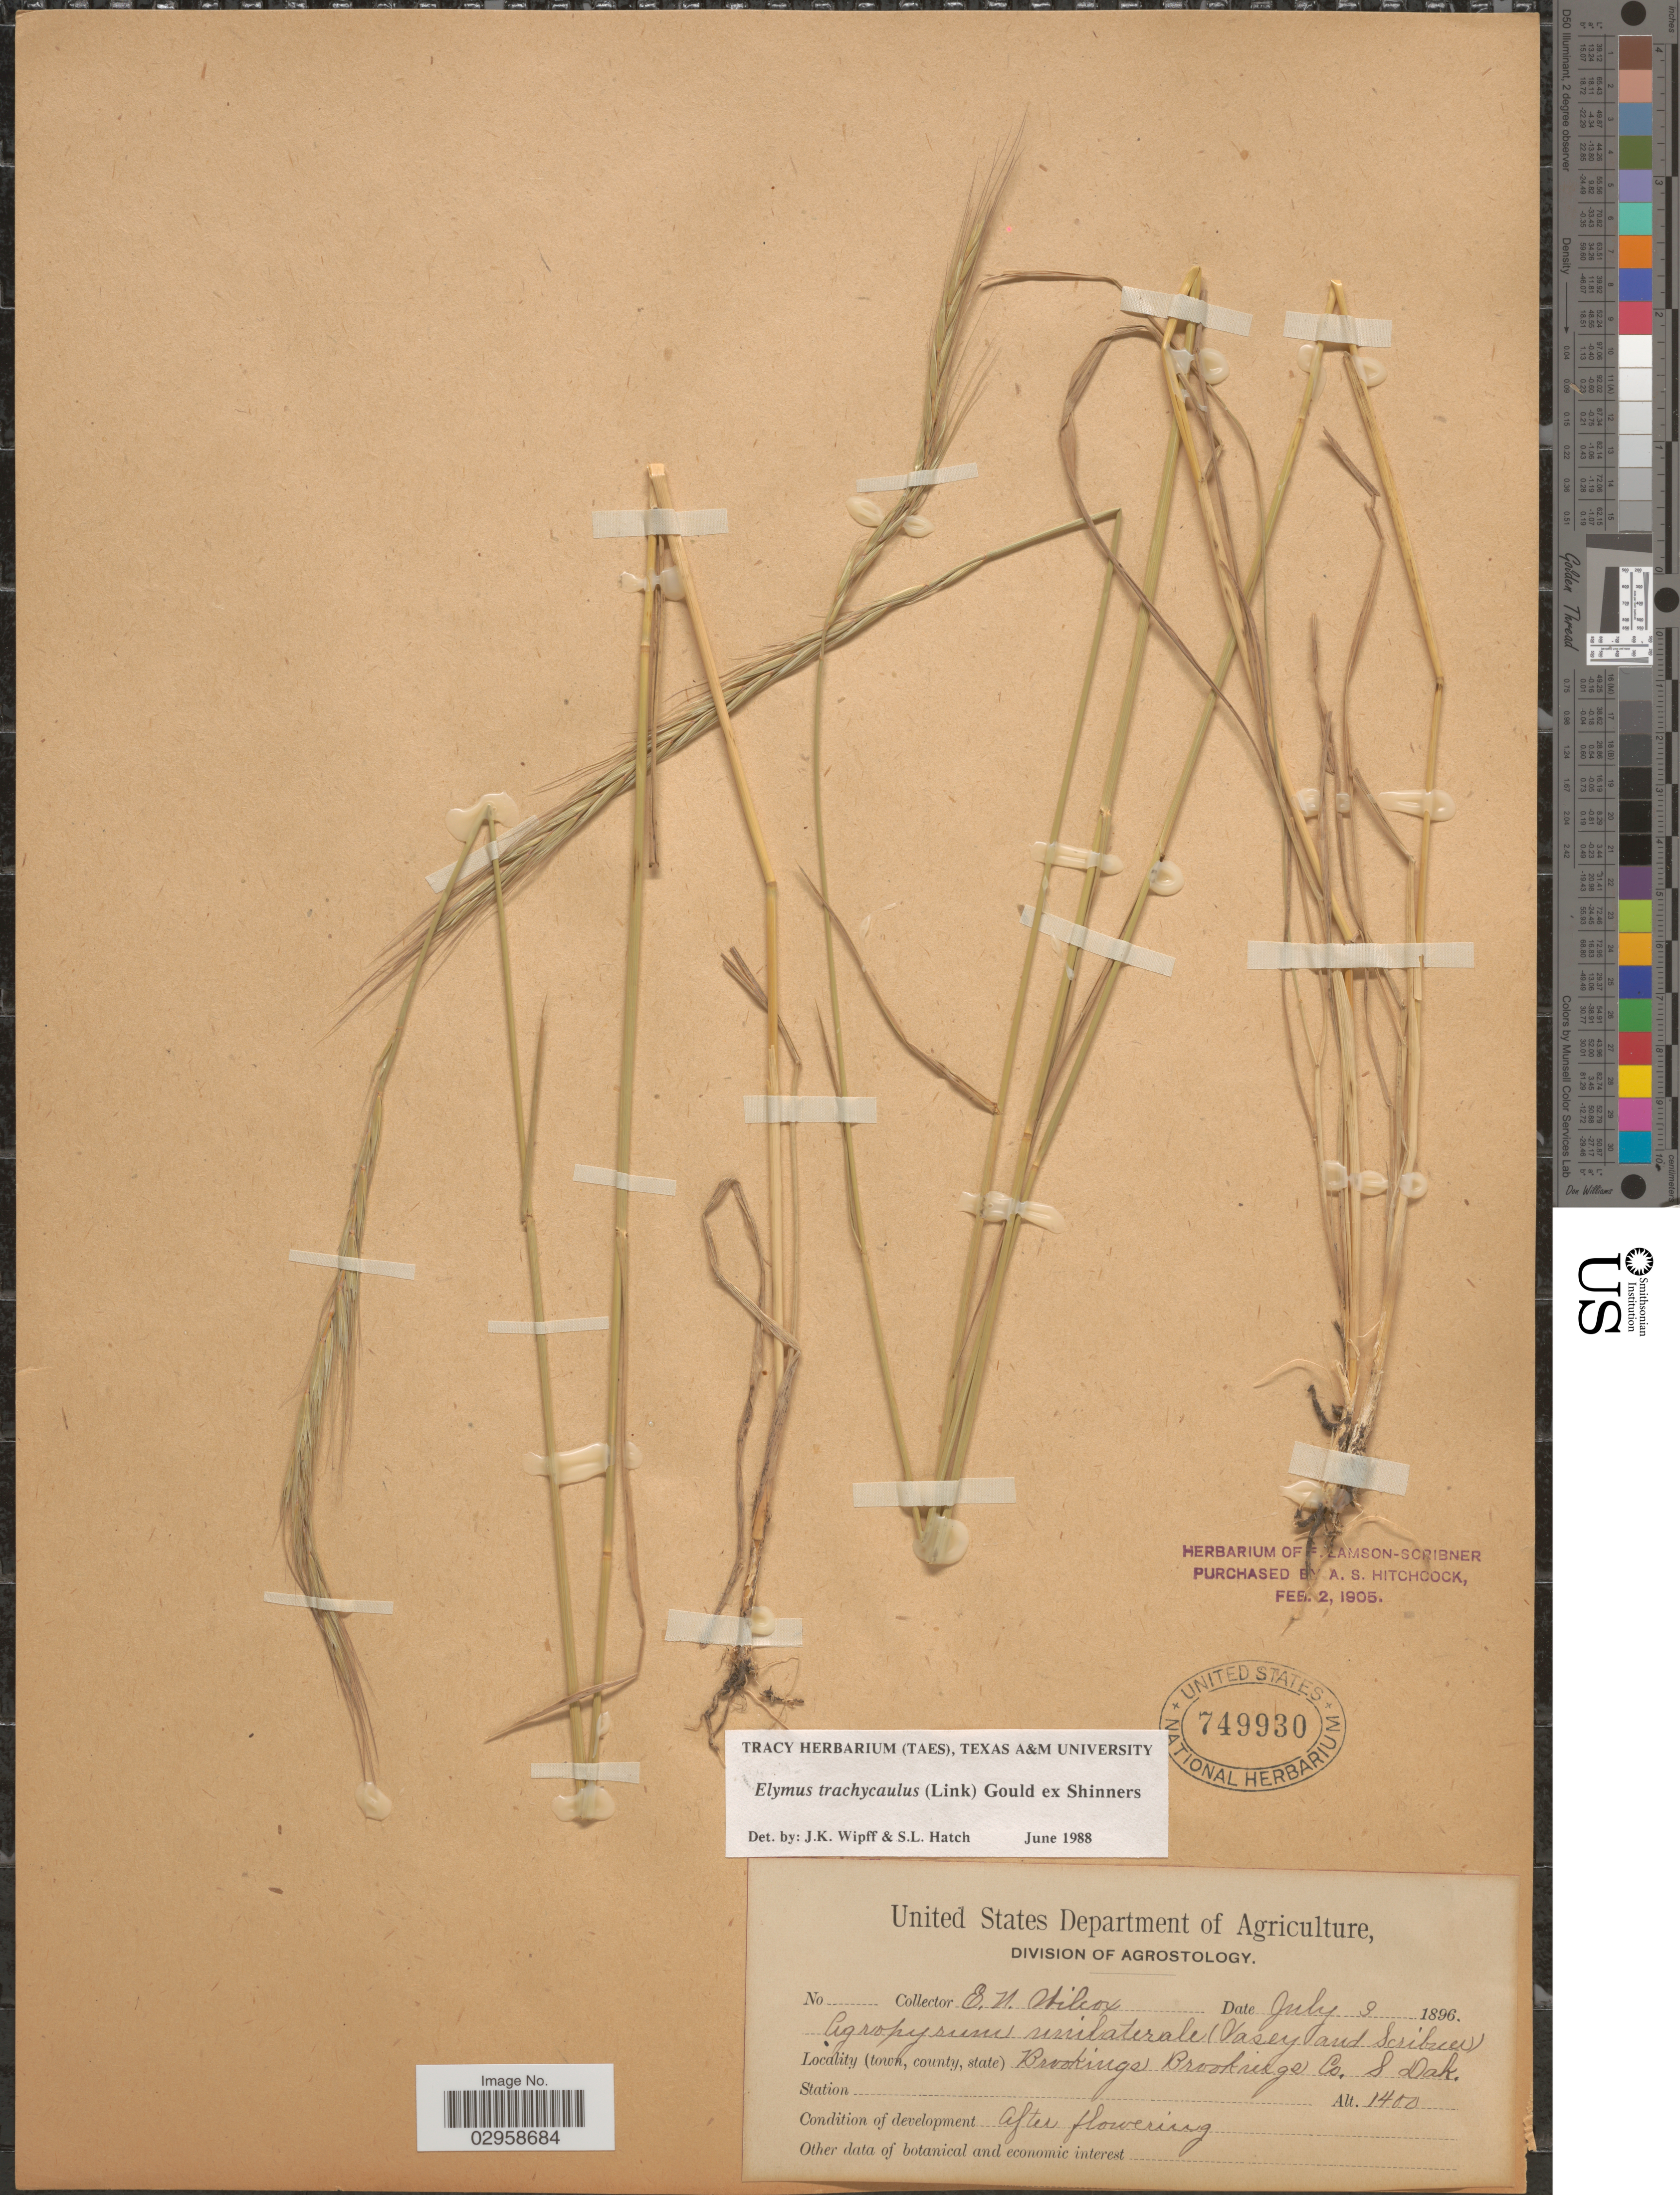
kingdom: Plantae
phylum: Tracheophyta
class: Liliopsida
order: Poales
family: Poaceae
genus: Elymus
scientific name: Elymus trachycaulus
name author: (Link) Gould ex Shinners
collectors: E. Wilcox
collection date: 1896-07-03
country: United States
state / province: South Dakota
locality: Brookings Brookings Co.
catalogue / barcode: US 749930